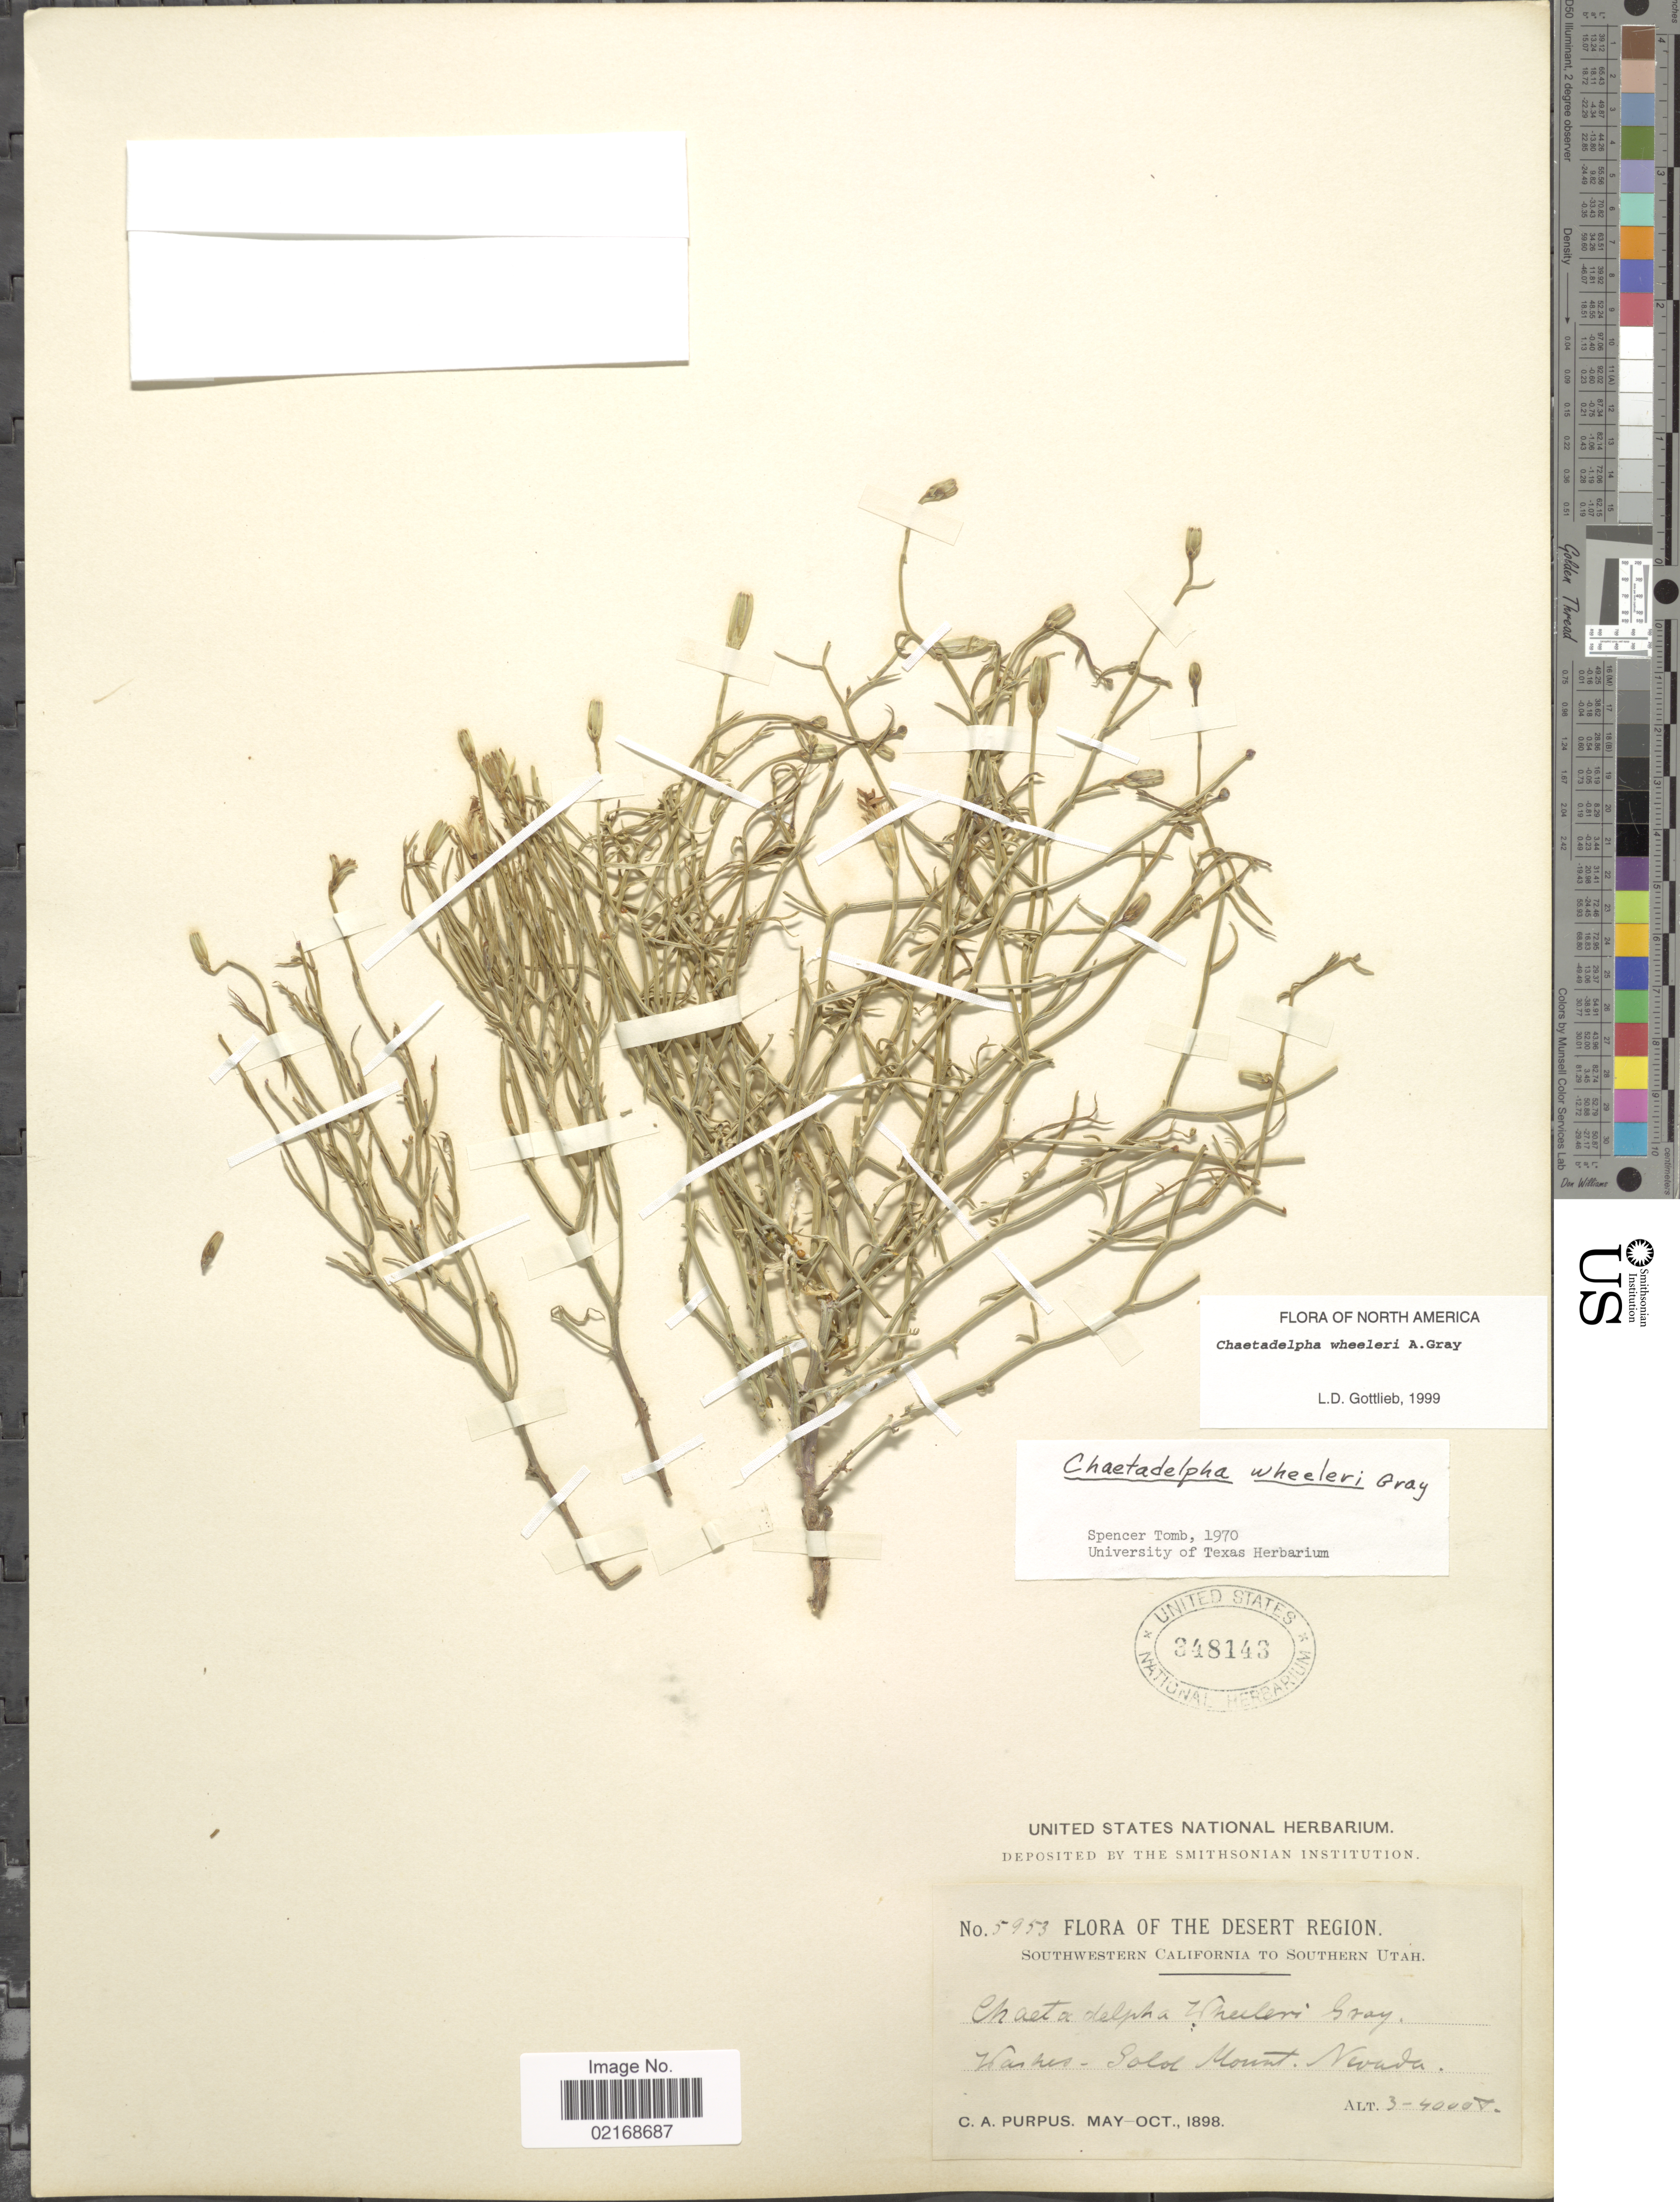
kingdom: Plantae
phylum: Tracheophyta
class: Magnoliopsida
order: Asterales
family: Asteraceae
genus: Chaetadelpha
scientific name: Chaetadelpha wheeleri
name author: A. Gray ex S. Watson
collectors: C. A. Purpus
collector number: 5953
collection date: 1889-05/1898-10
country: United States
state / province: Nevada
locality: The Desert Region, Southwestern California to Southern Utah, Waikes, Solo Mount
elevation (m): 3000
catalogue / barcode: US 348143